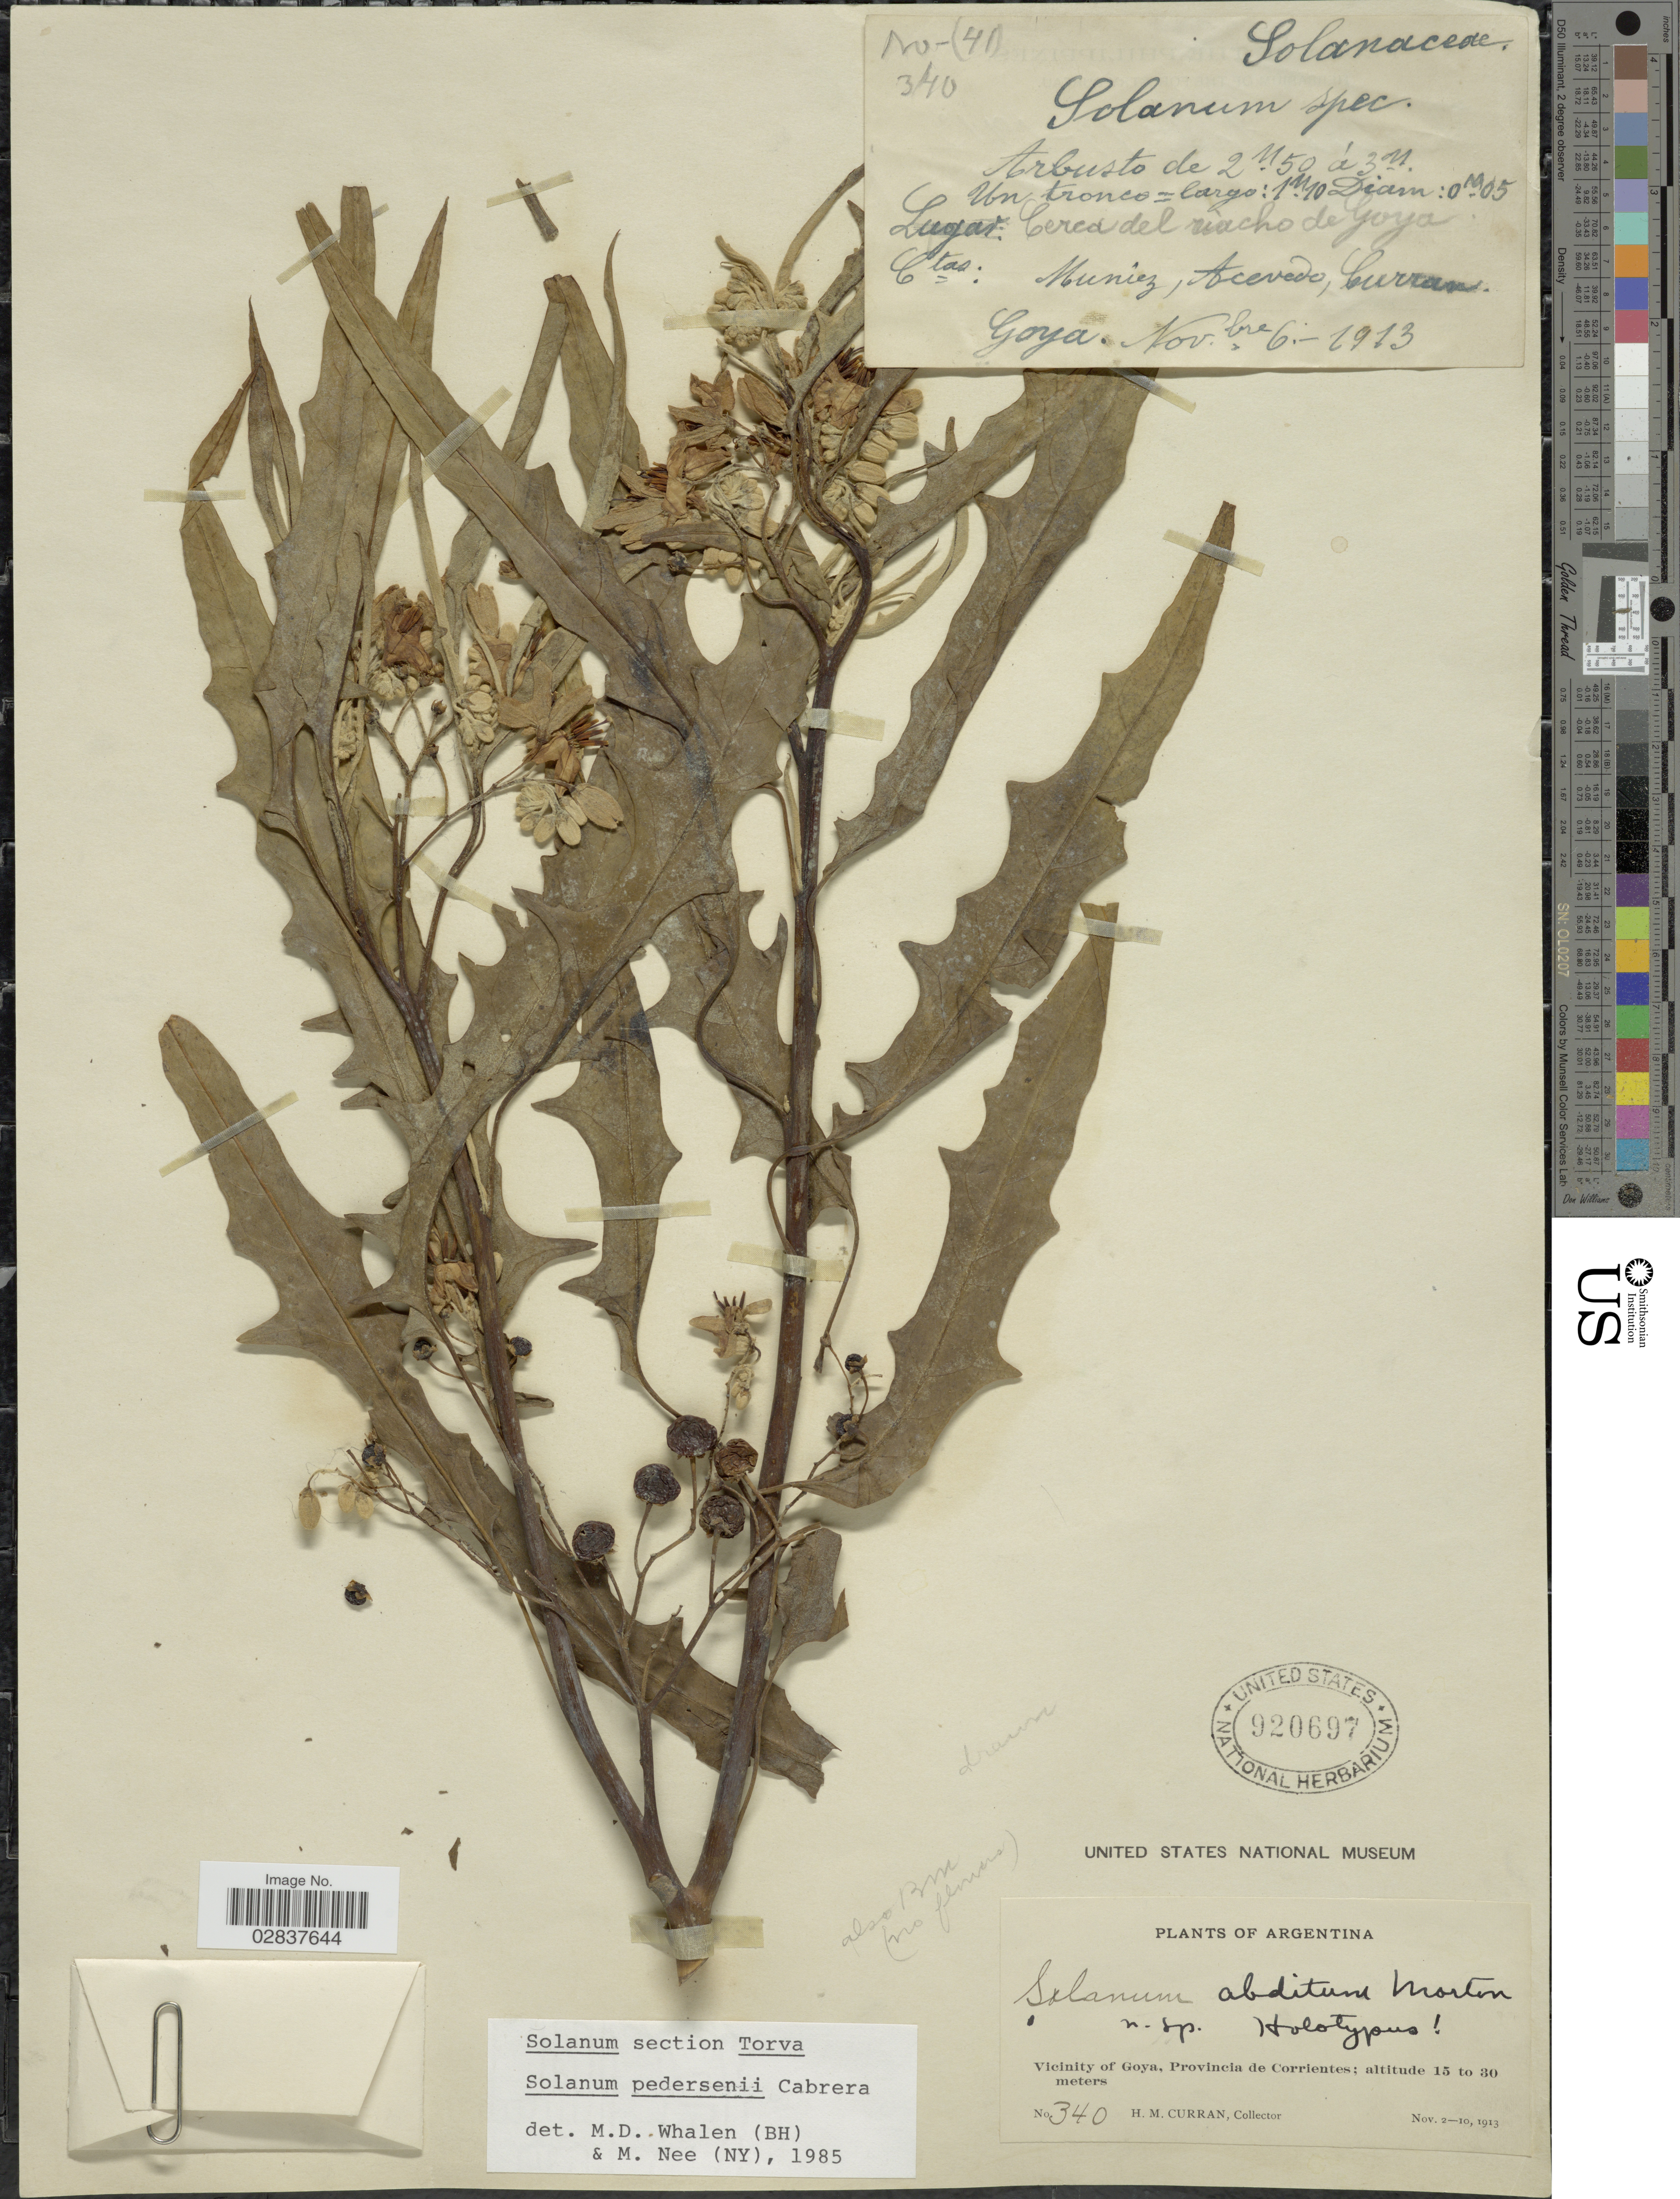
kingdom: Plantae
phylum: Tracheophyta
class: Magnoliopsida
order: Solanales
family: Solanaceae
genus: Solanum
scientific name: Solanum pedersenii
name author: Cabrera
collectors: Muniez, Acevedo & H. M. Curran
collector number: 340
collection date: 1913-11-06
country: Argentina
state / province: Corrientes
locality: Vicinity of Goya.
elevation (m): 15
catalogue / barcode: US 920697